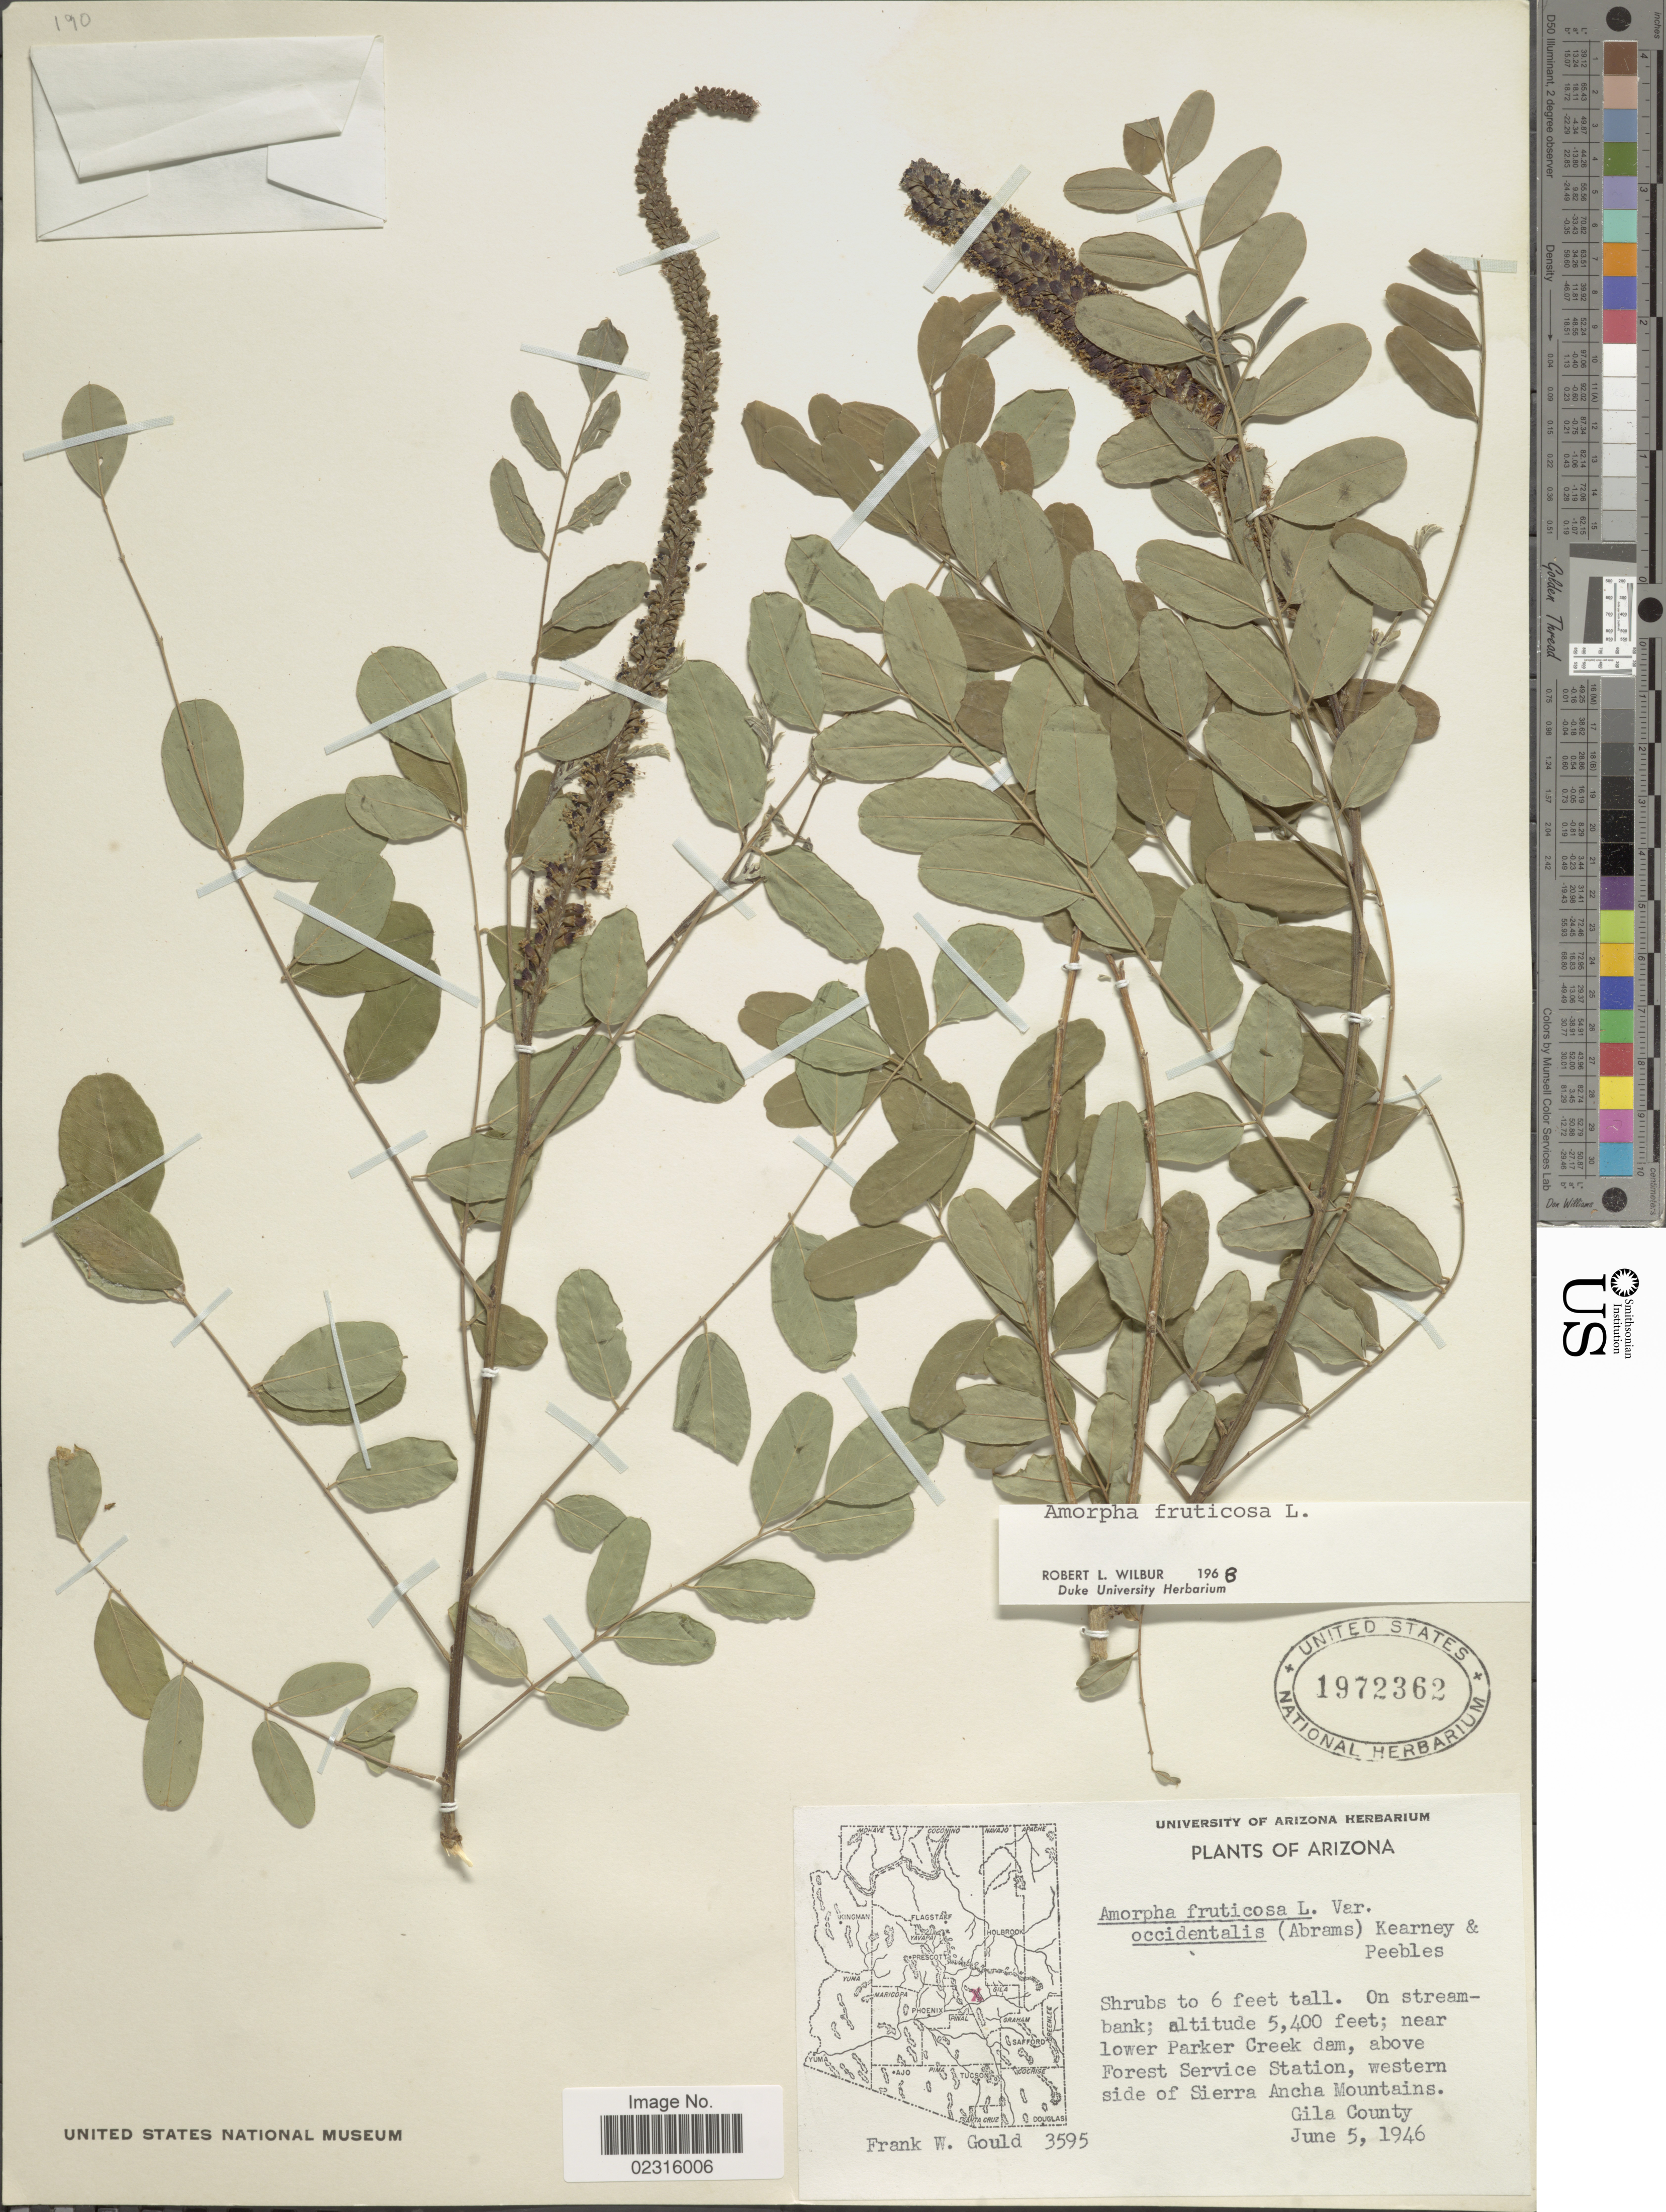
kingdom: Plantae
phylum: Tracheophyta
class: Magnoliopsida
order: Fabales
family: Fabaceae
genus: Amorpha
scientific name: Amorpha fruticosa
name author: L.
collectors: F. W. Gould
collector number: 3595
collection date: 1946-06-05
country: United States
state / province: Arizona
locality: near lower Parker Creek dam, above Forest Service Station, western side of Sierra Ancha Mountains, Gila Mountains, Gila County.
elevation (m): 1646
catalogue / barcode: US 1972362